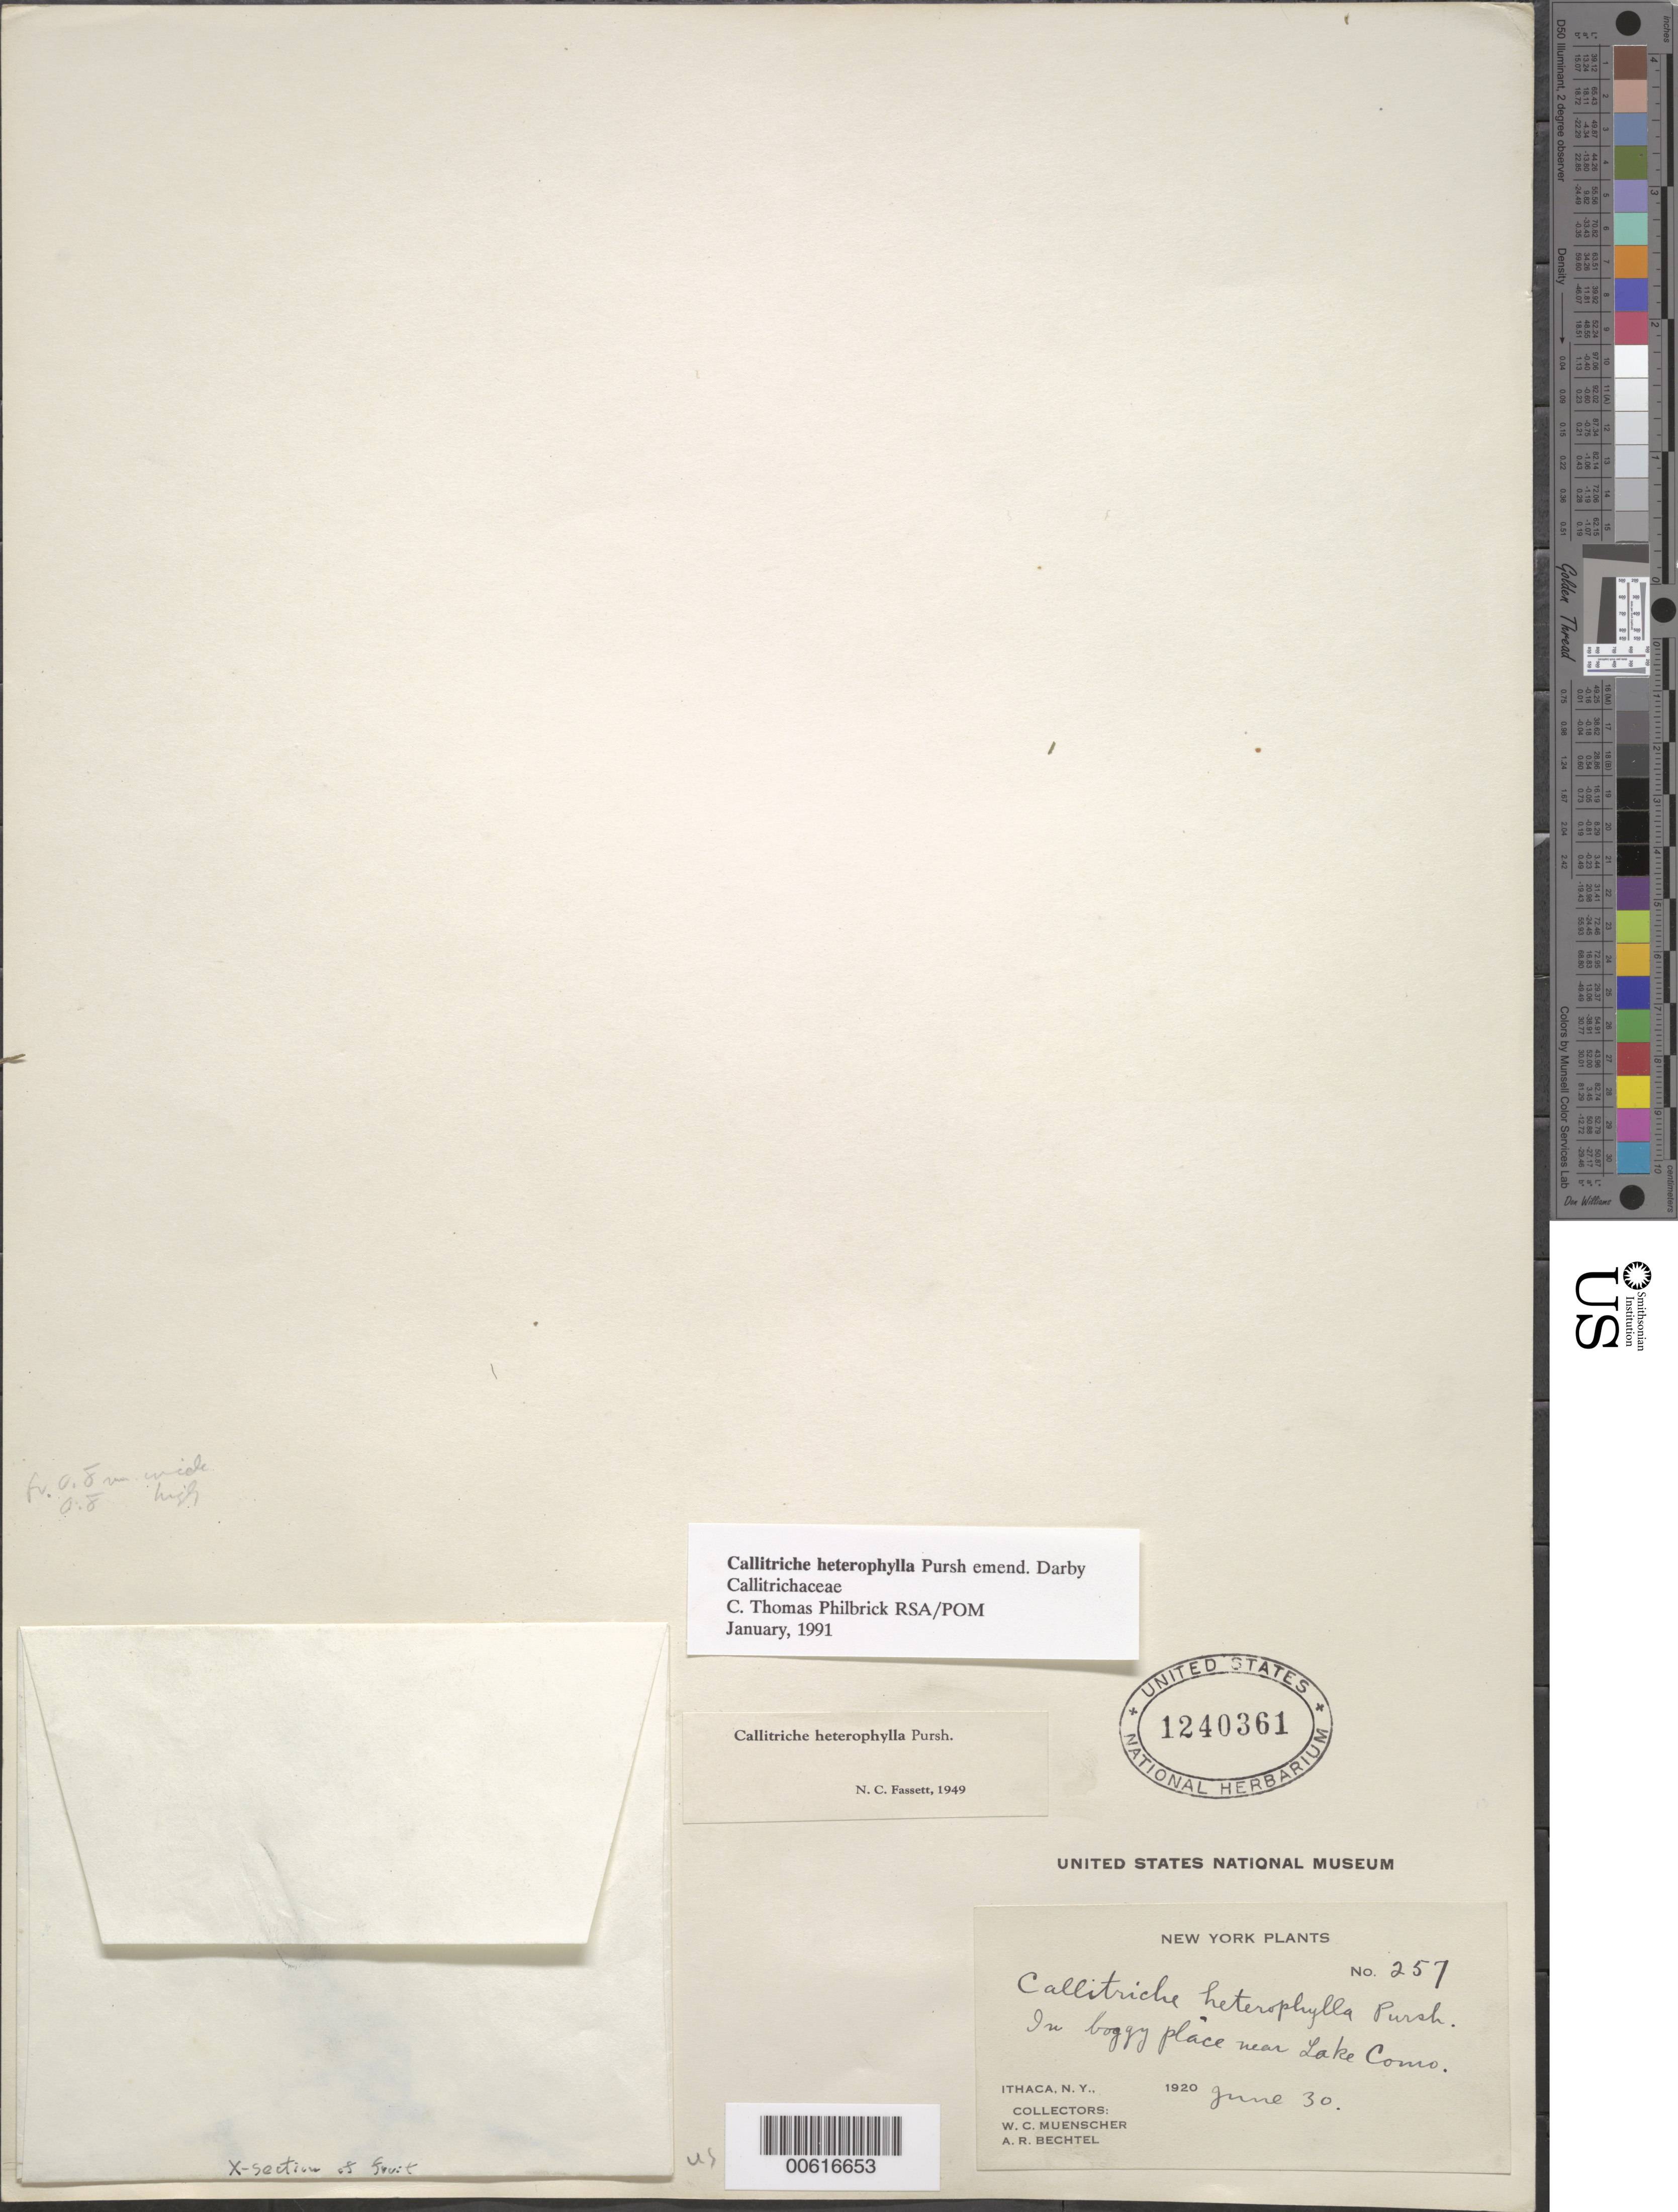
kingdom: Plantae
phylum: Tracheophyta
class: Magnoliopsida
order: Lamiales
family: Plantaginaceae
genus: Callitriche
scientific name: Callitriche heterophylla Pursh emend. Darby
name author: Pursh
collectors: W. Muenscher & A. Bechtel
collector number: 257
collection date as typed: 30 Jun 1920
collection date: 1920-06-30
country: United States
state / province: New York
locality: Near Lake Como, Ithica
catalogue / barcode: US 1240361